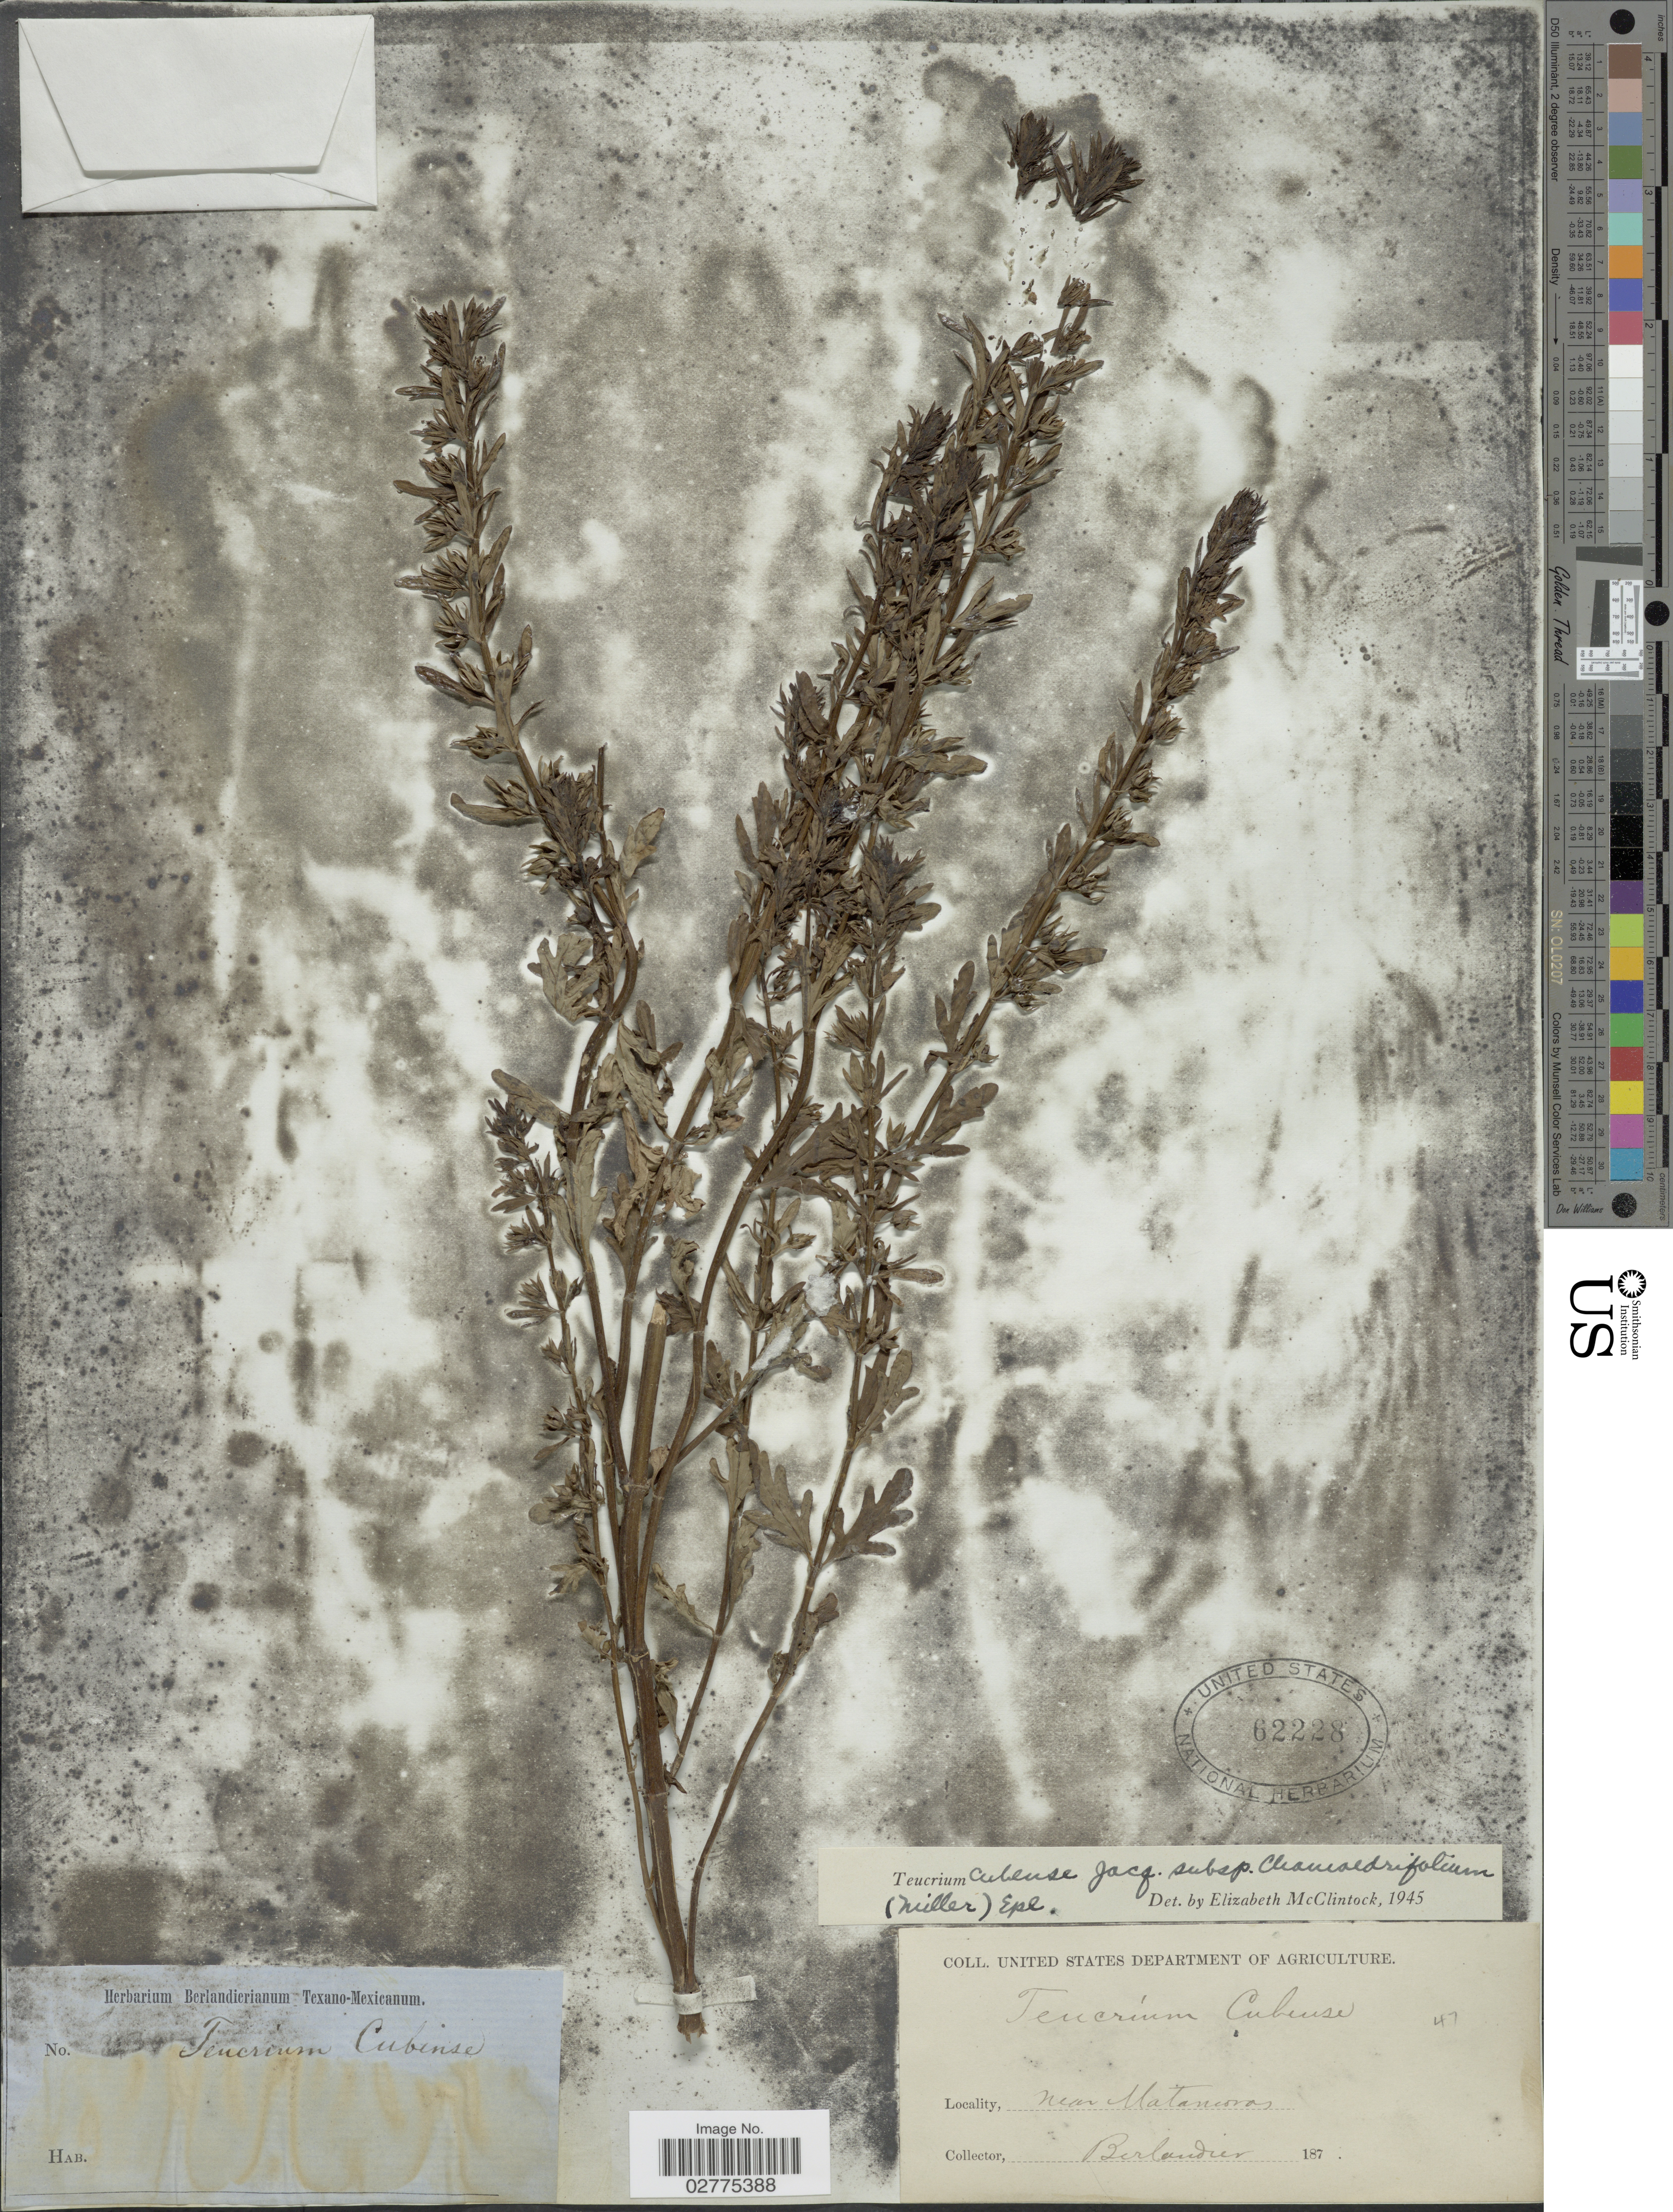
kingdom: Plantae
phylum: Tracheophyta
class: Magnoliopsida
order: Lamiales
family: Lamiaceae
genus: Teucrium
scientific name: Teucrium cubense subsp. chamaedrifolium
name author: Jacq.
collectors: J. L. Berlandier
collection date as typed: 187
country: Mexico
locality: Near Matamoros.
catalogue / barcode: US 62228